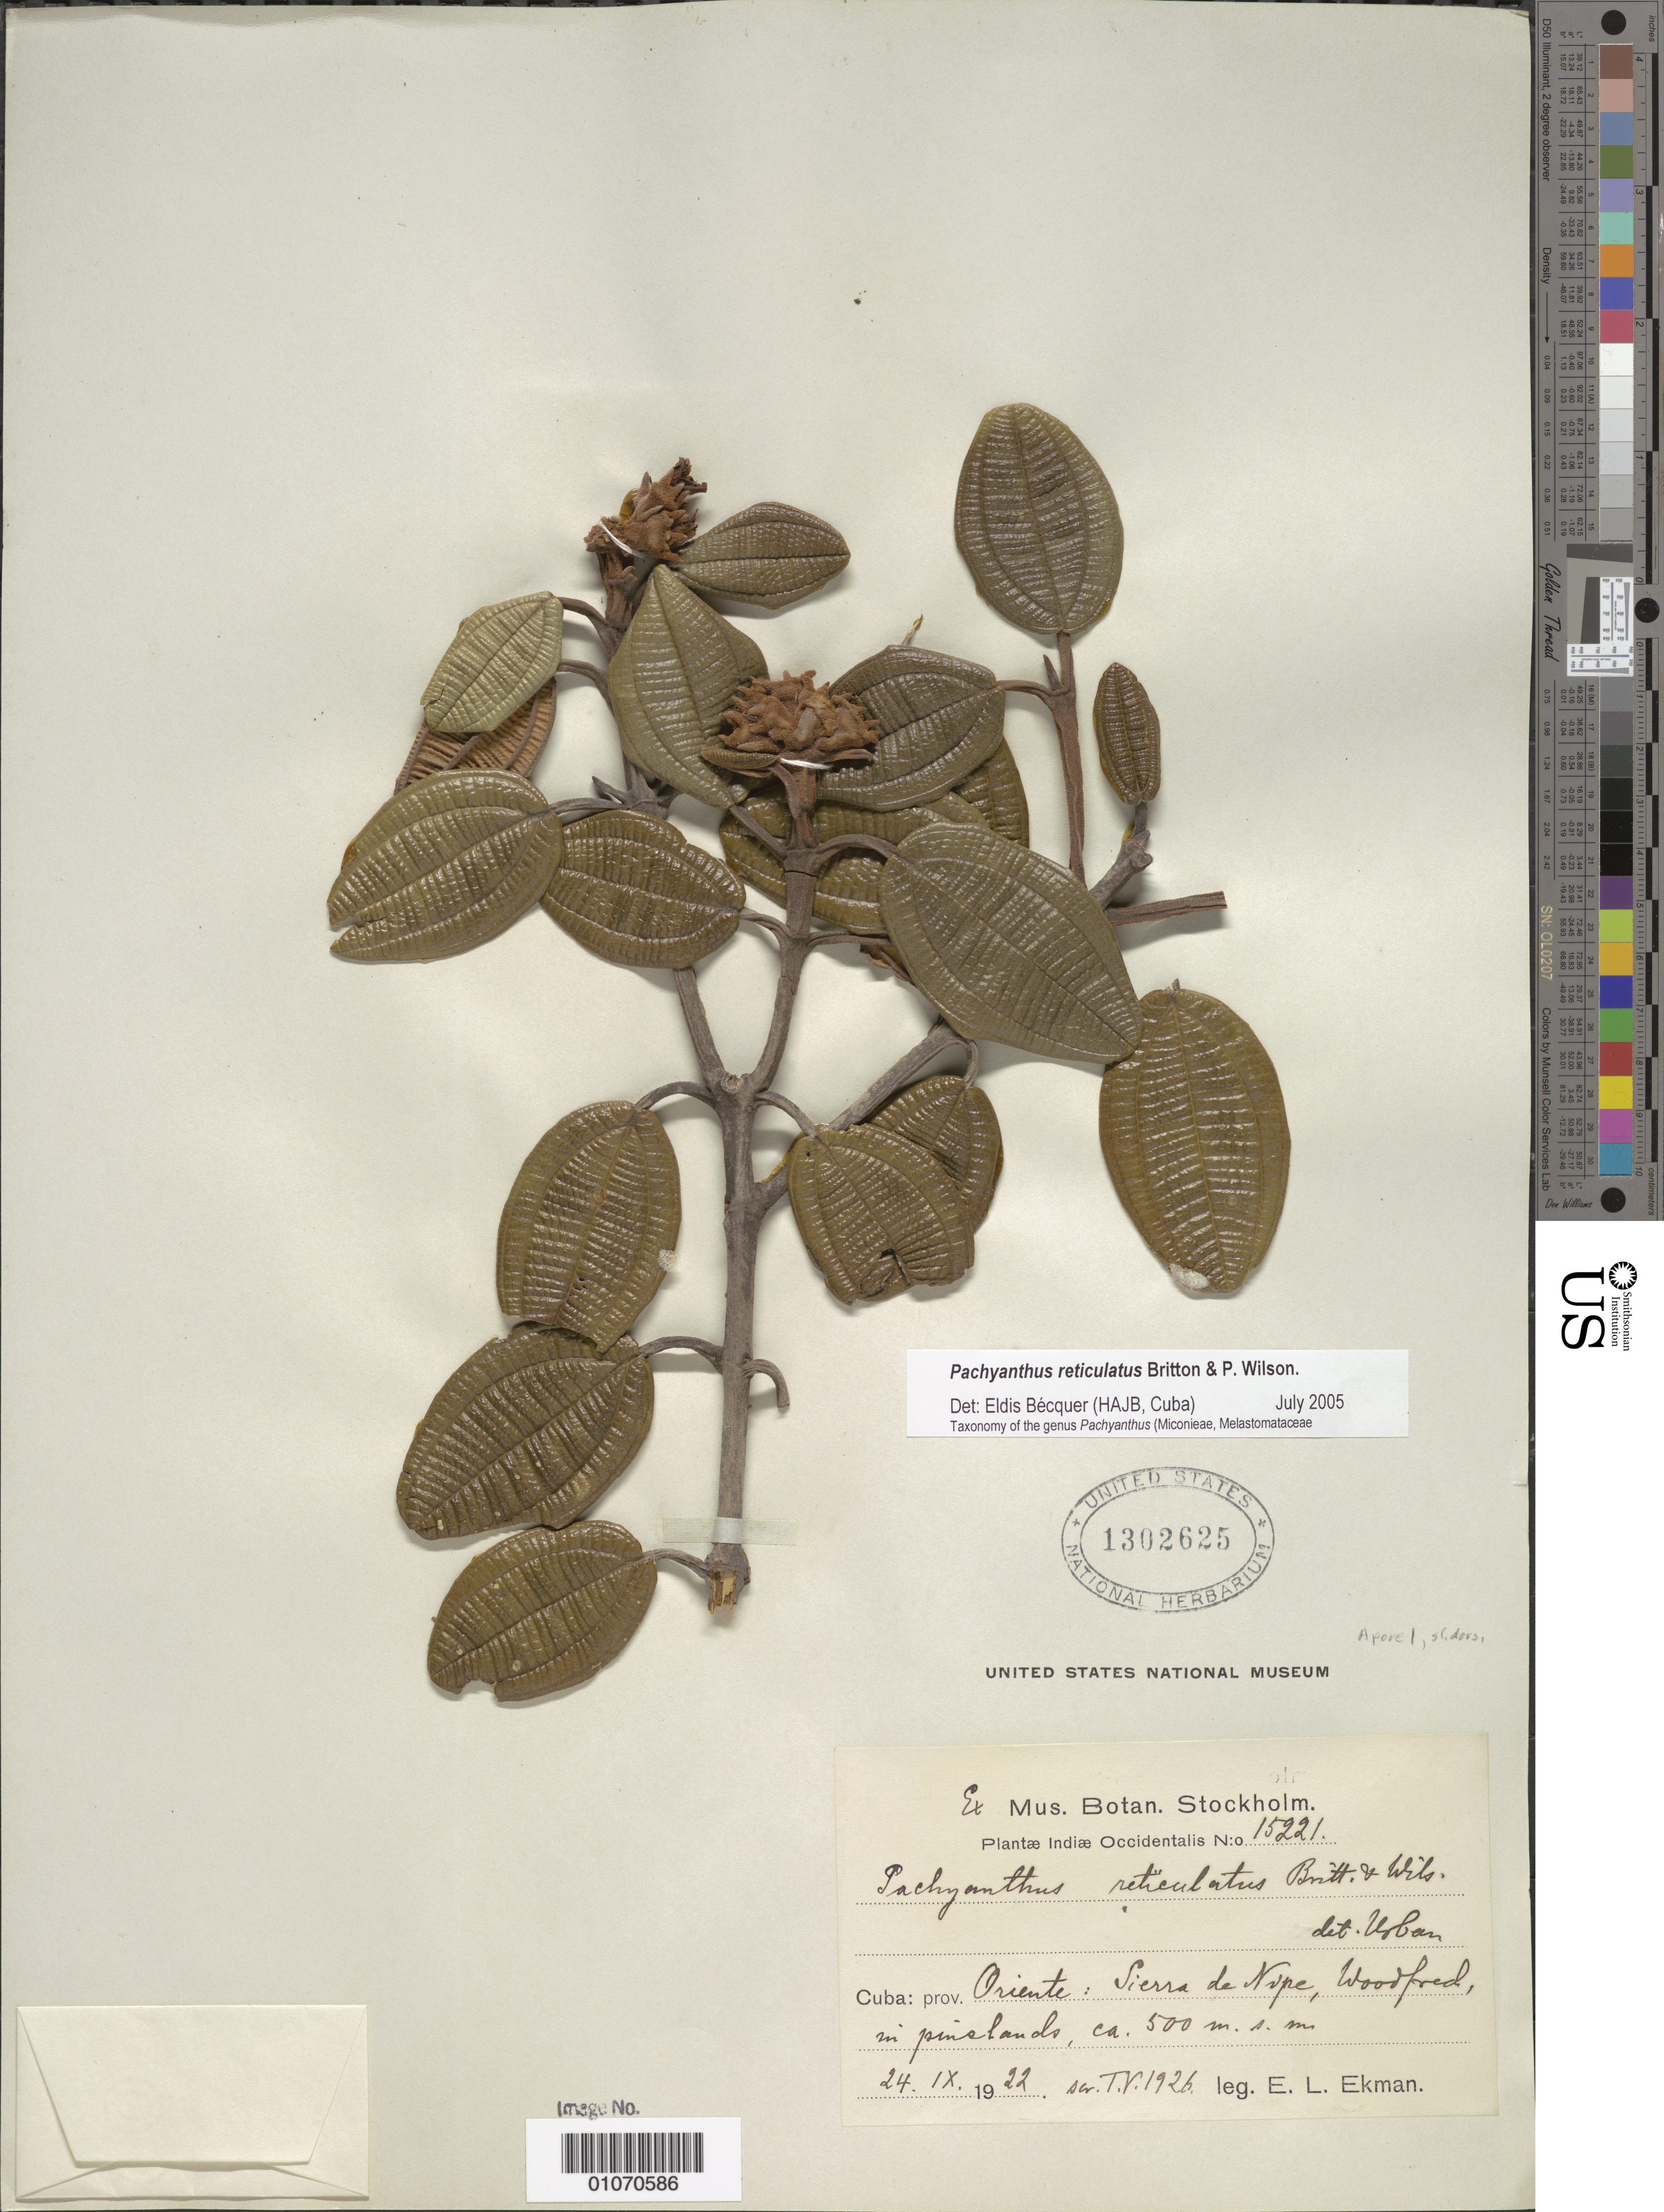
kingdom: Plantae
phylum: Tracheophyta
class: Magnoliopsida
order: Myrtales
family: Melastomataceae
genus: Pachyanthus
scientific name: Pachyanthus reticulatus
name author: Britton & P. Wilson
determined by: Bécquer Granados, E. R., (HAJB)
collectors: E. L. Ekman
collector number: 15221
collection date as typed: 24 Nov 1922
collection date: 1922-11-24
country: Cuba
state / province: Holguín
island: Cuba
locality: Sierra de Nipe, Woodfred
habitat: In pinelands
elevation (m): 500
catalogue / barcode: US 1302625